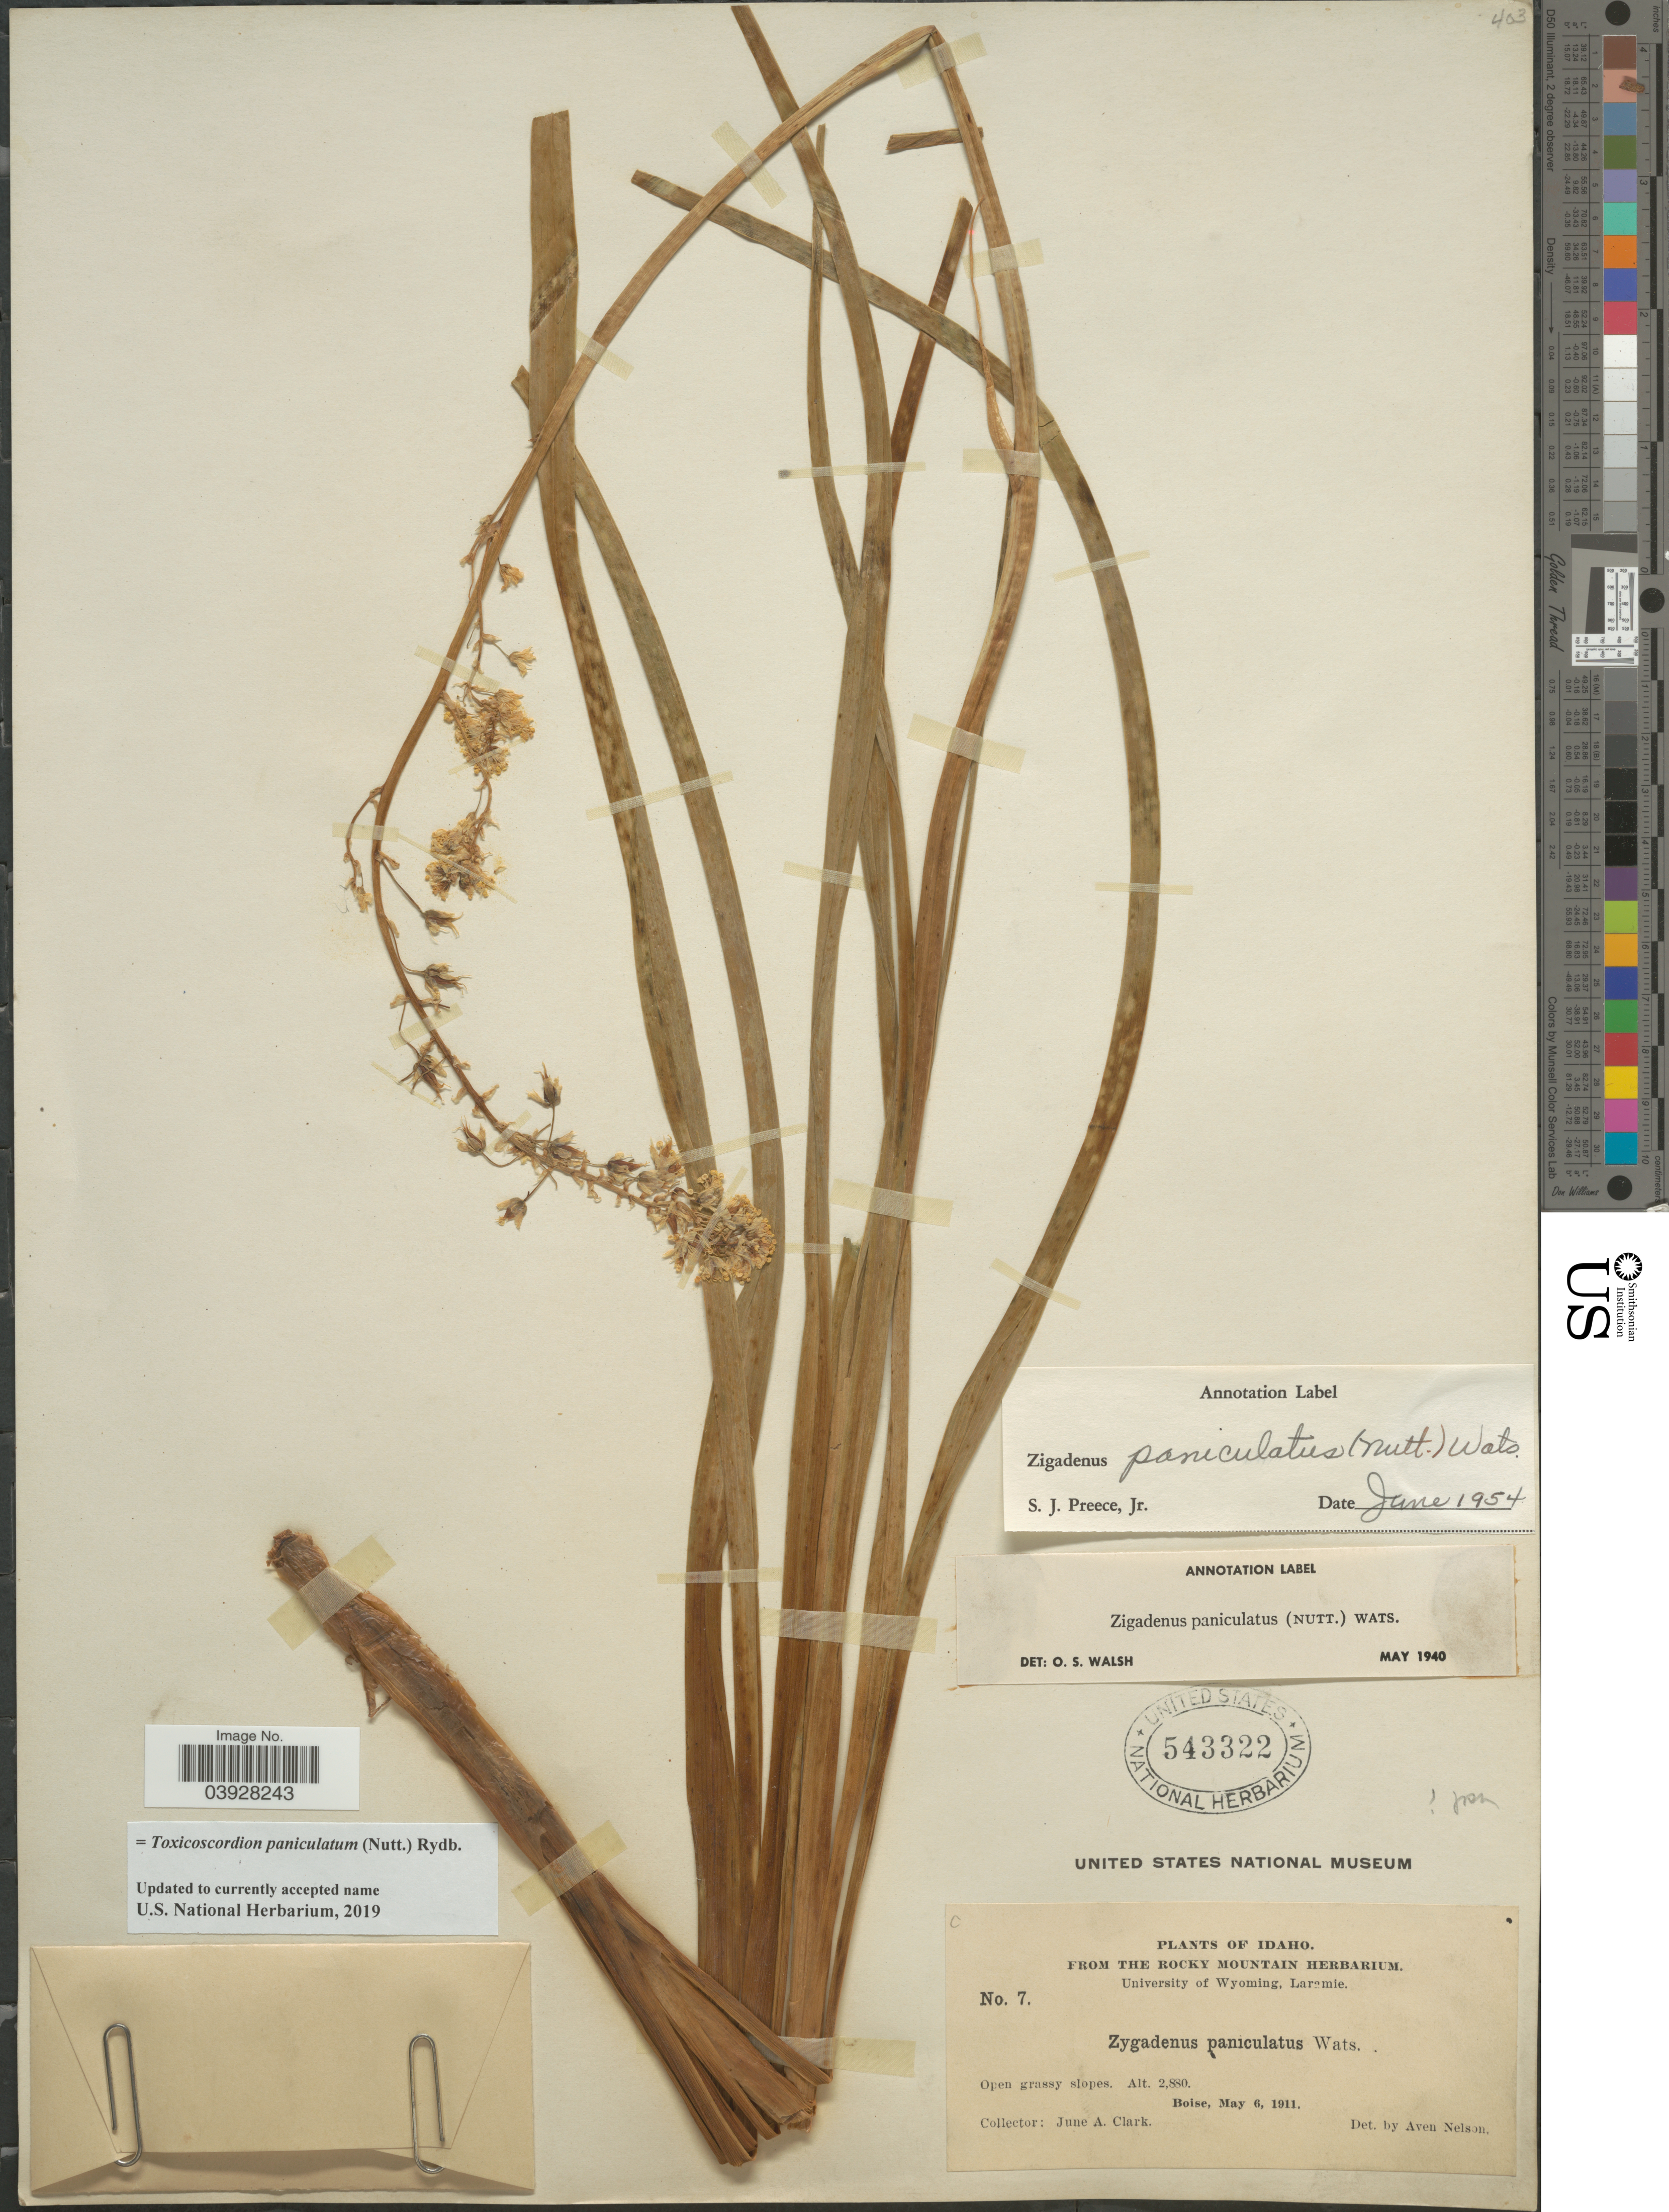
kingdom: Plantae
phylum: Tracheophyta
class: Liliopsida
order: Liliales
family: Melanthiaceae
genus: Toxicoscordion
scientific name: Toxicoscordion paniculatum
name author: (Nutt.) Rydb.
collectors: J. A. Clark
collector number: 7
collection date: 1911-05-06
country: United States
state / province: Idaho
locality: Boise.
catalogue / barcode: US 543322